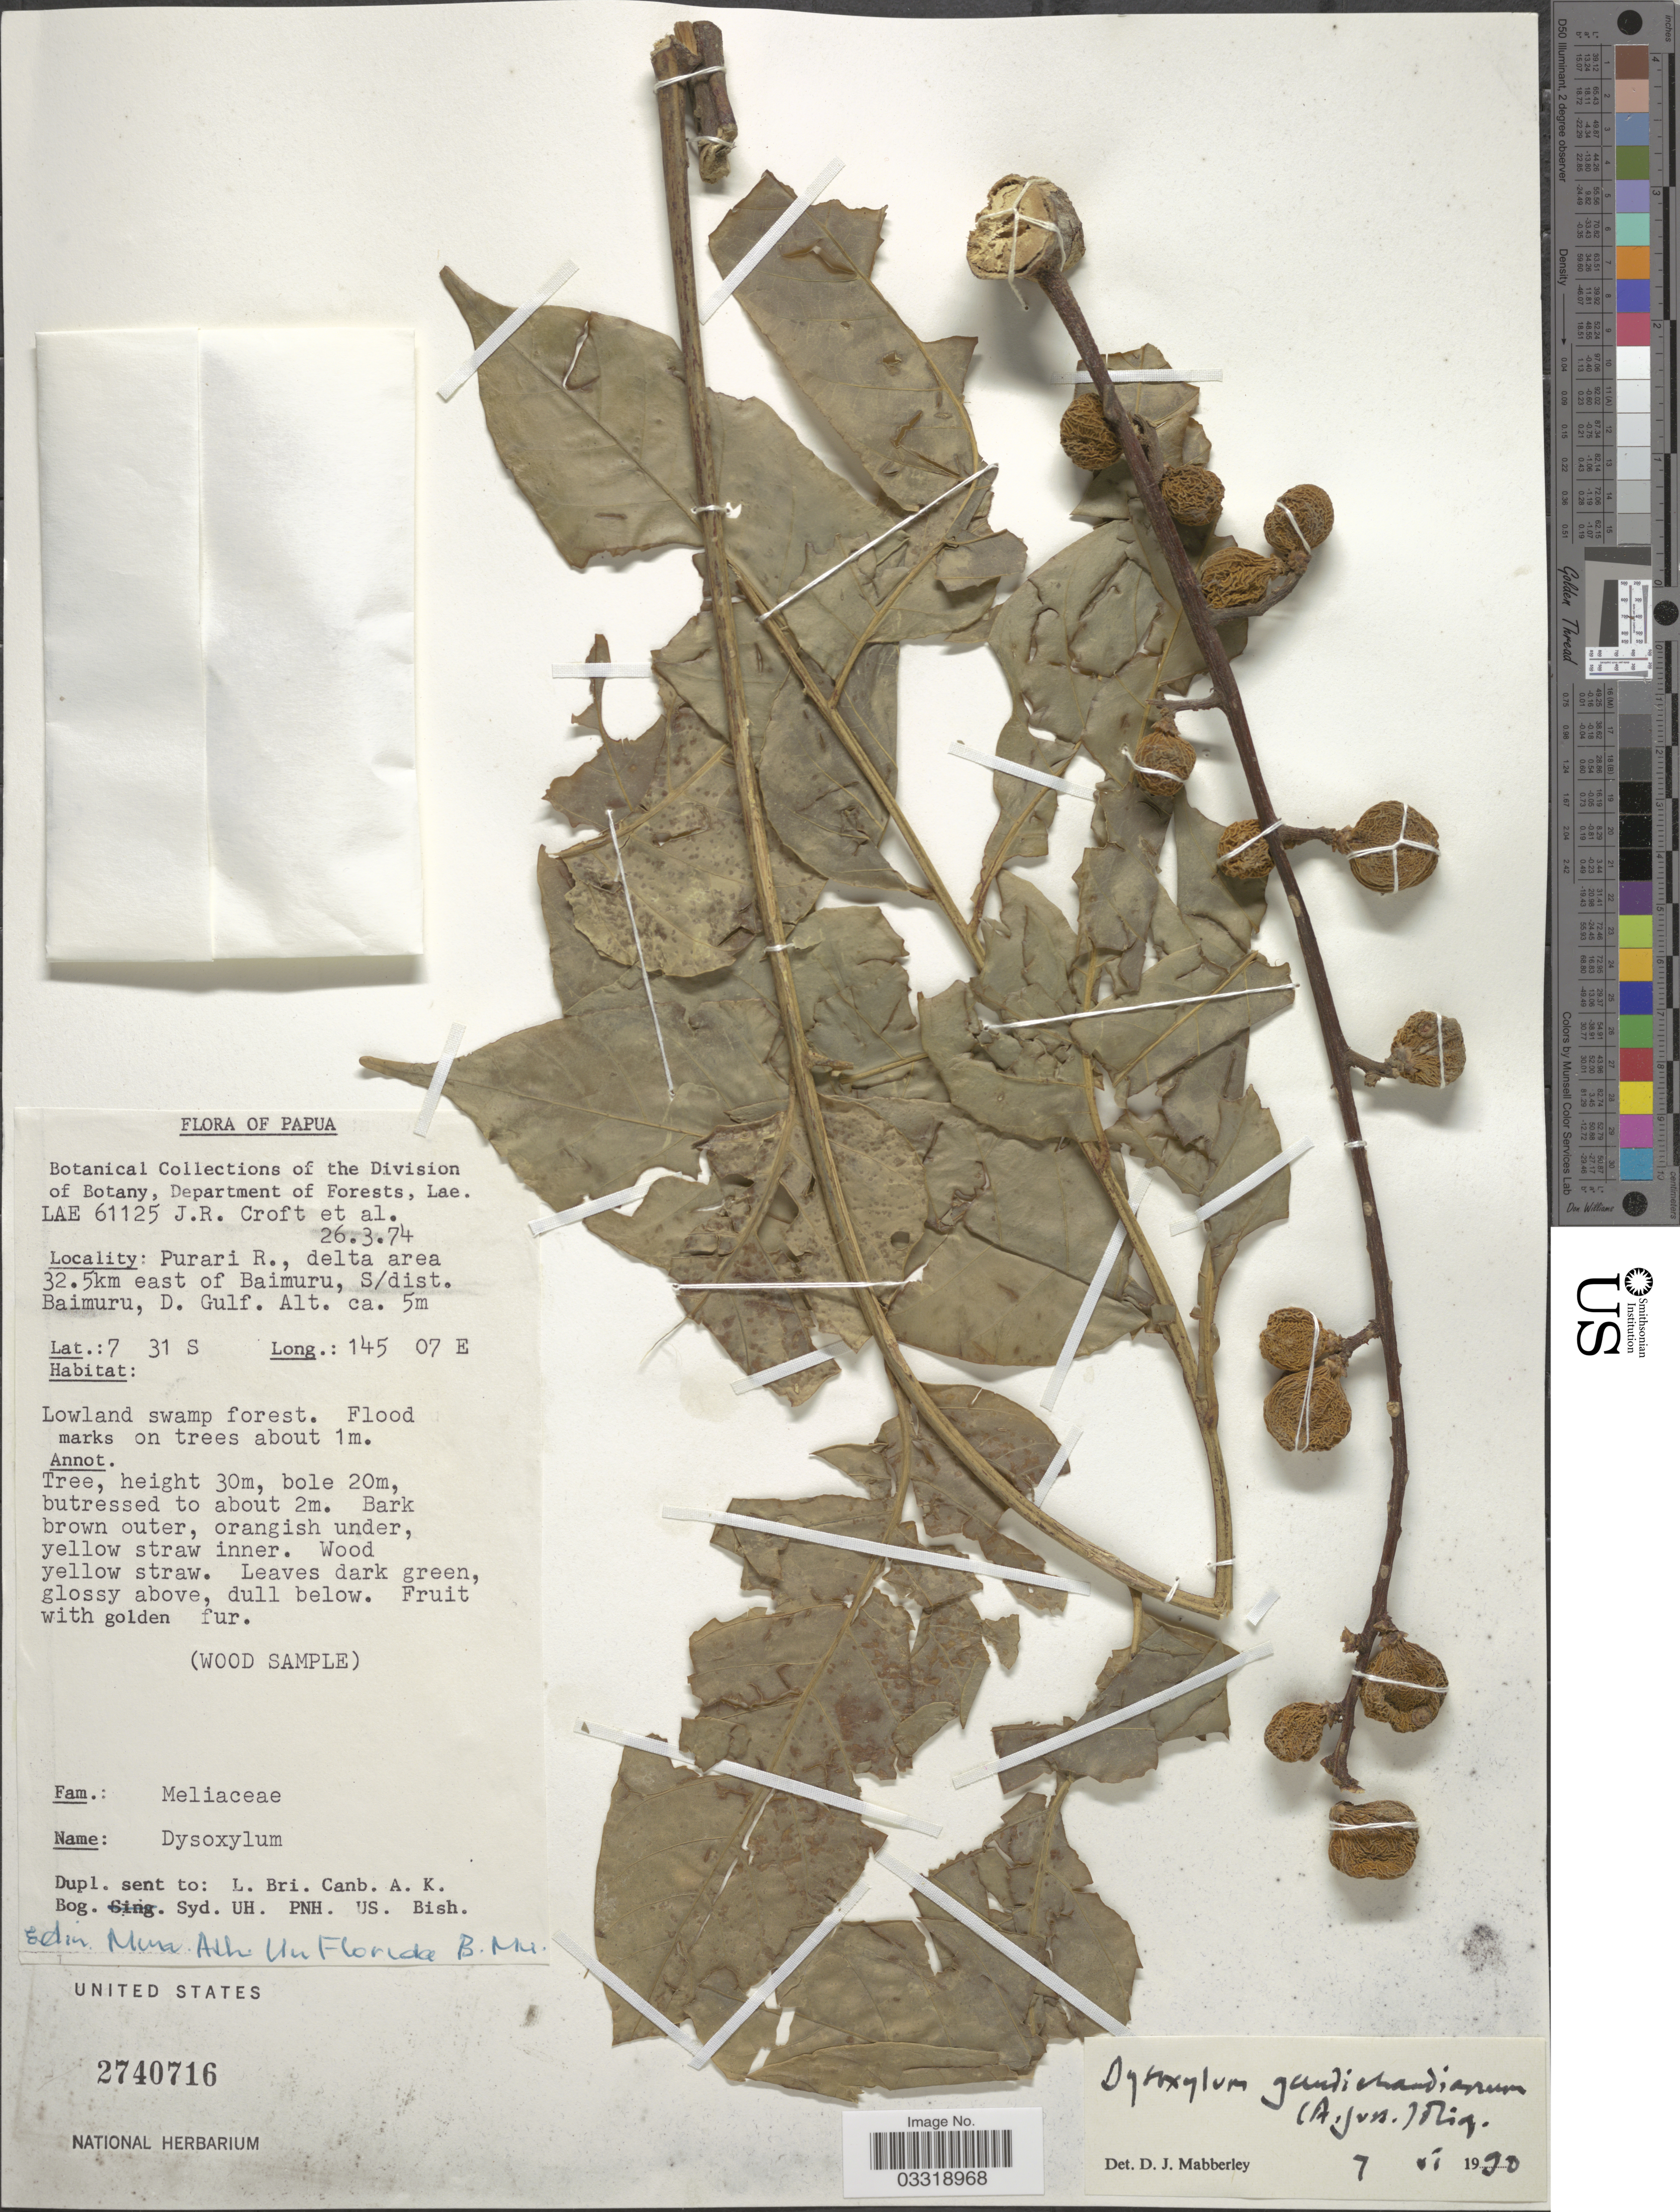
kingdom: Plantae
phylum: Tracheophyta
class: Magnoliopsida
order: Sapindales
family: Meliaceae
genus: Didymocheton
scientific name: Didymocheton gaudichaudianus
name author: A. Juss.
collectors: J. R. Croft & et al.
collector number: LAE 61125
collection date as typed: Transcribed d/m/y: 26/3/74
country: Papua New Guinea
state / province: Gulf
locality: Papua. Purari R., delta area 32.5km east of Baimuru, S/dist. Baimuru, D. Gulf.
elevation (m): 5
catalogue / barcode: US 2740716